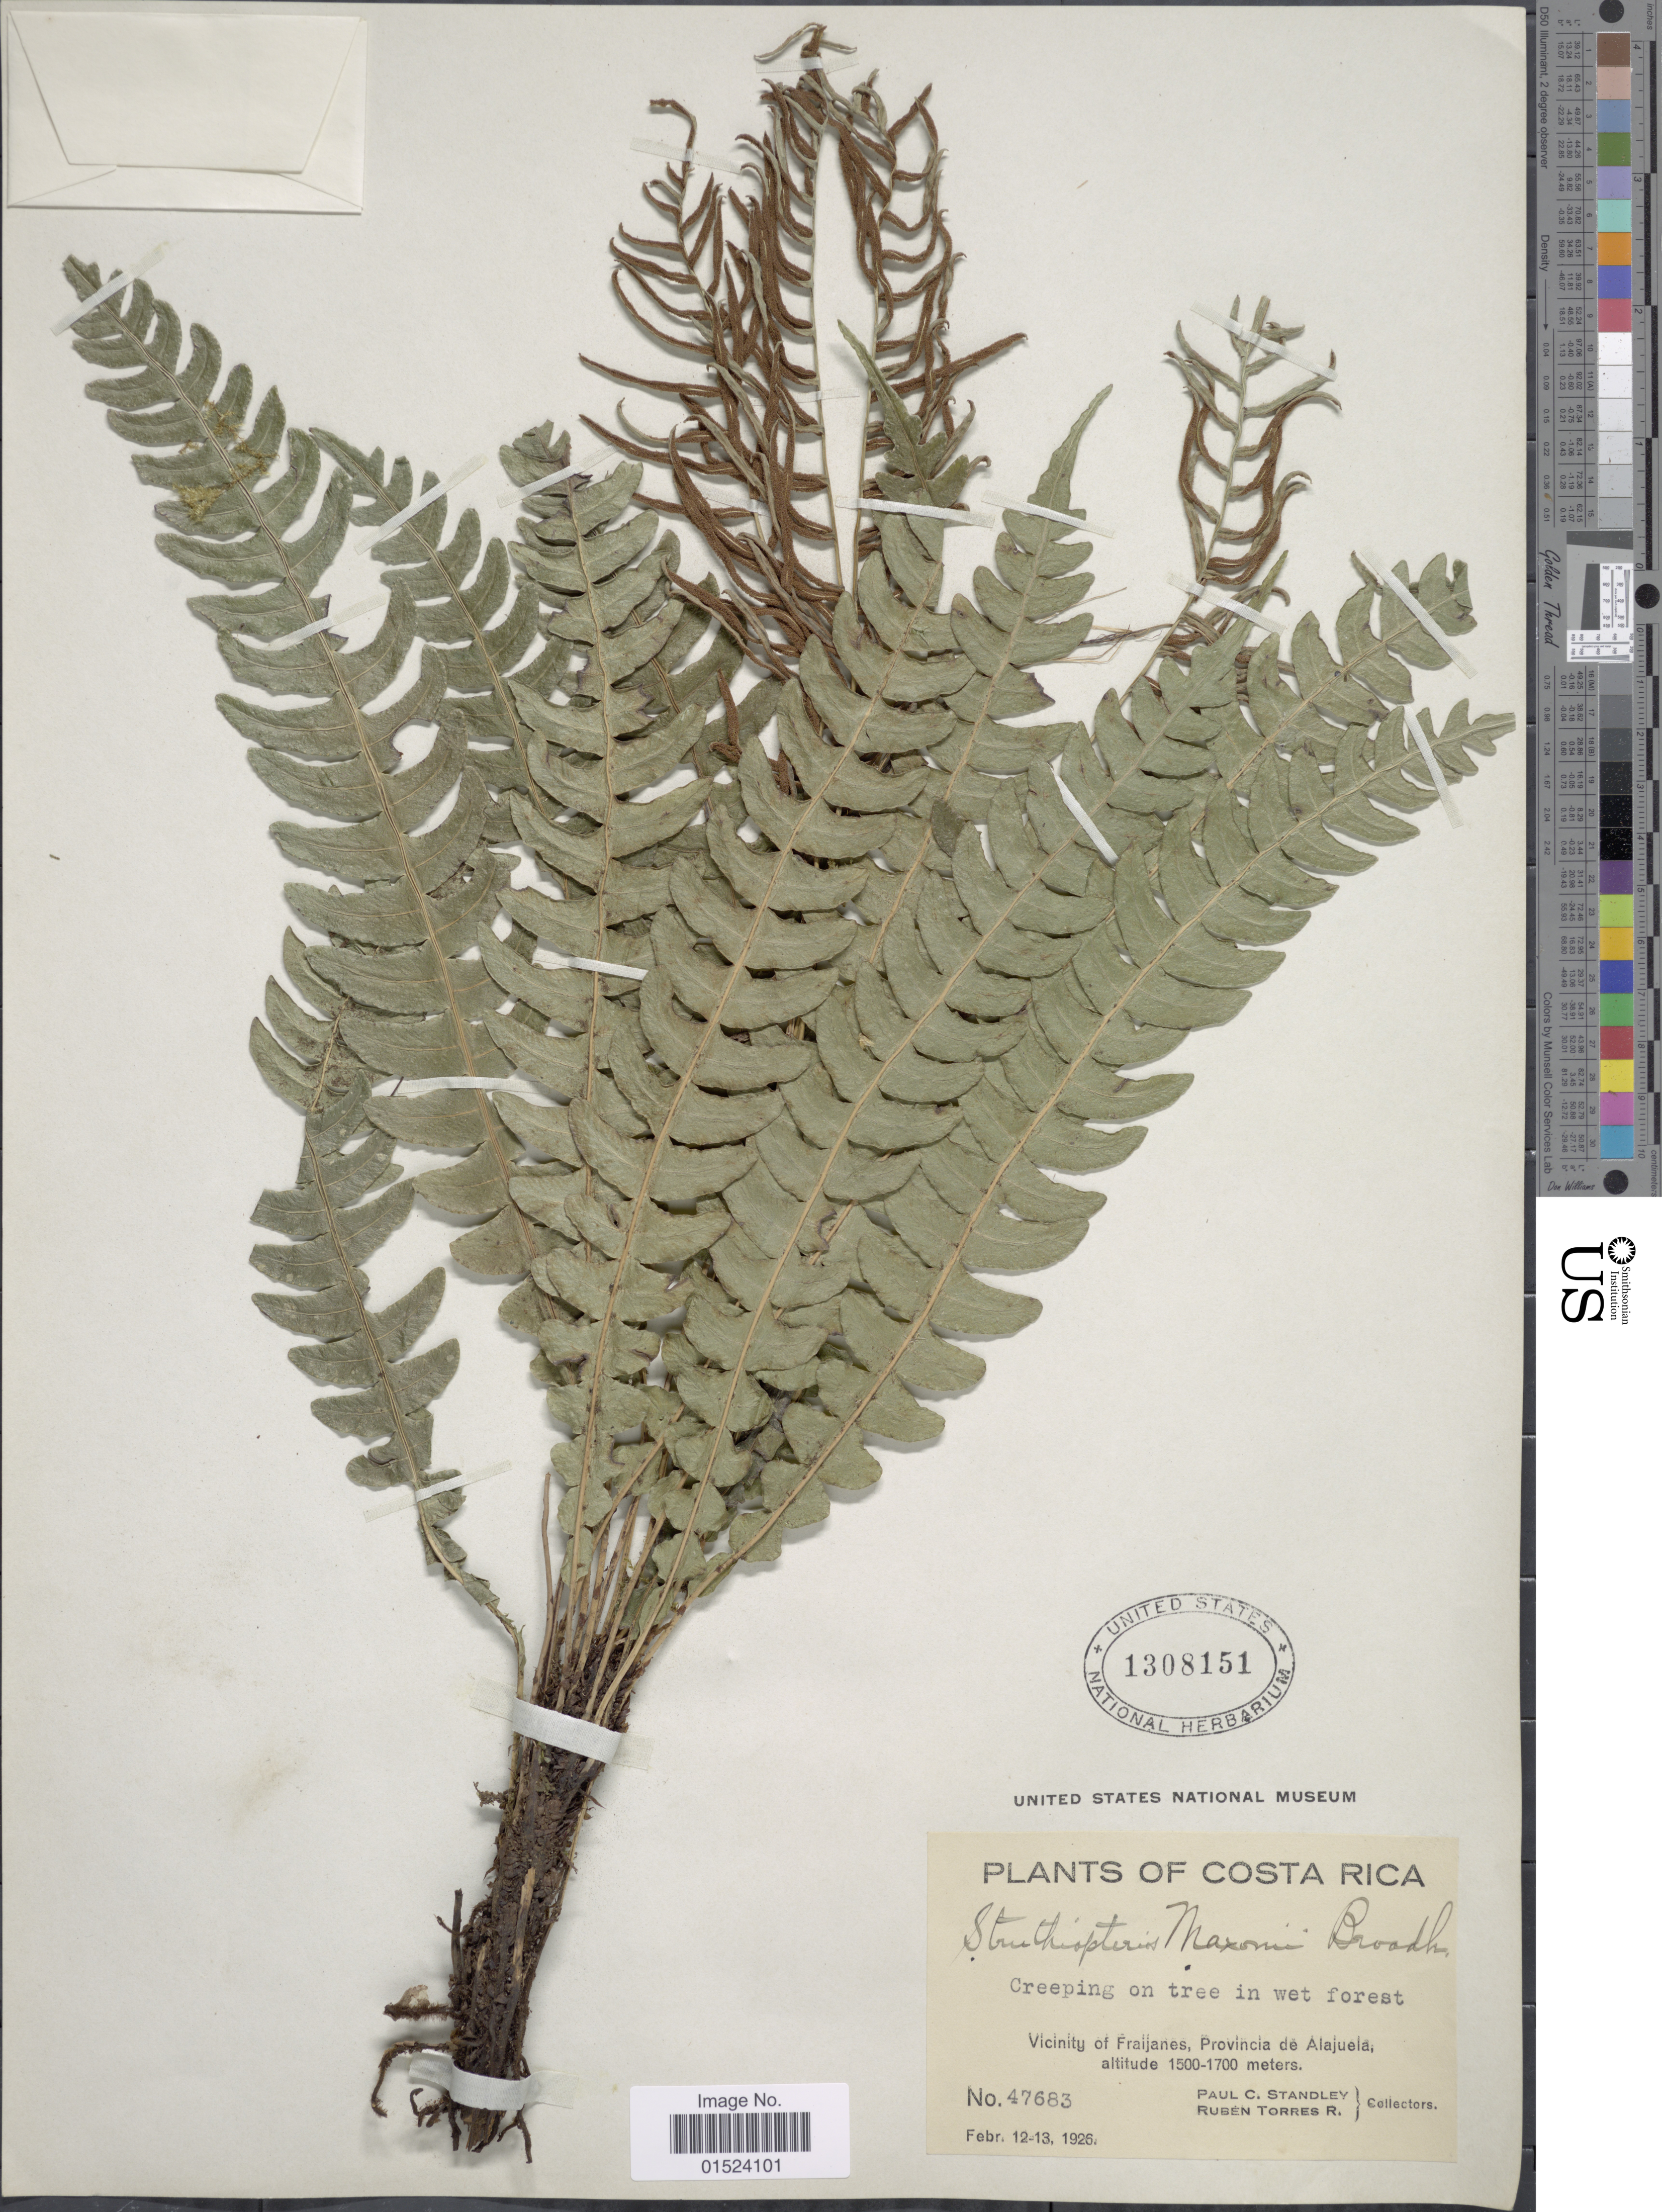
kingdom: Plantae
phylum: Tracheophyta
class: Polypodiopsida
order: Polypodiales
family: Blechnaceae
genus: Blechnum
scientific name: Blechnum l'herminieri subsp. lehmannii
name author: (Hieron.) Lellinger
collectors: P. C. Standley & R. Torres Rojas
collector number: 47683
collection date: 1926-02-12/1926-02-13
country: Costa Rica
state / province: Alajuela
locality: Vicinity of Fraijanes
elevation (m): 1500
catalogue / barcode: US 1308151